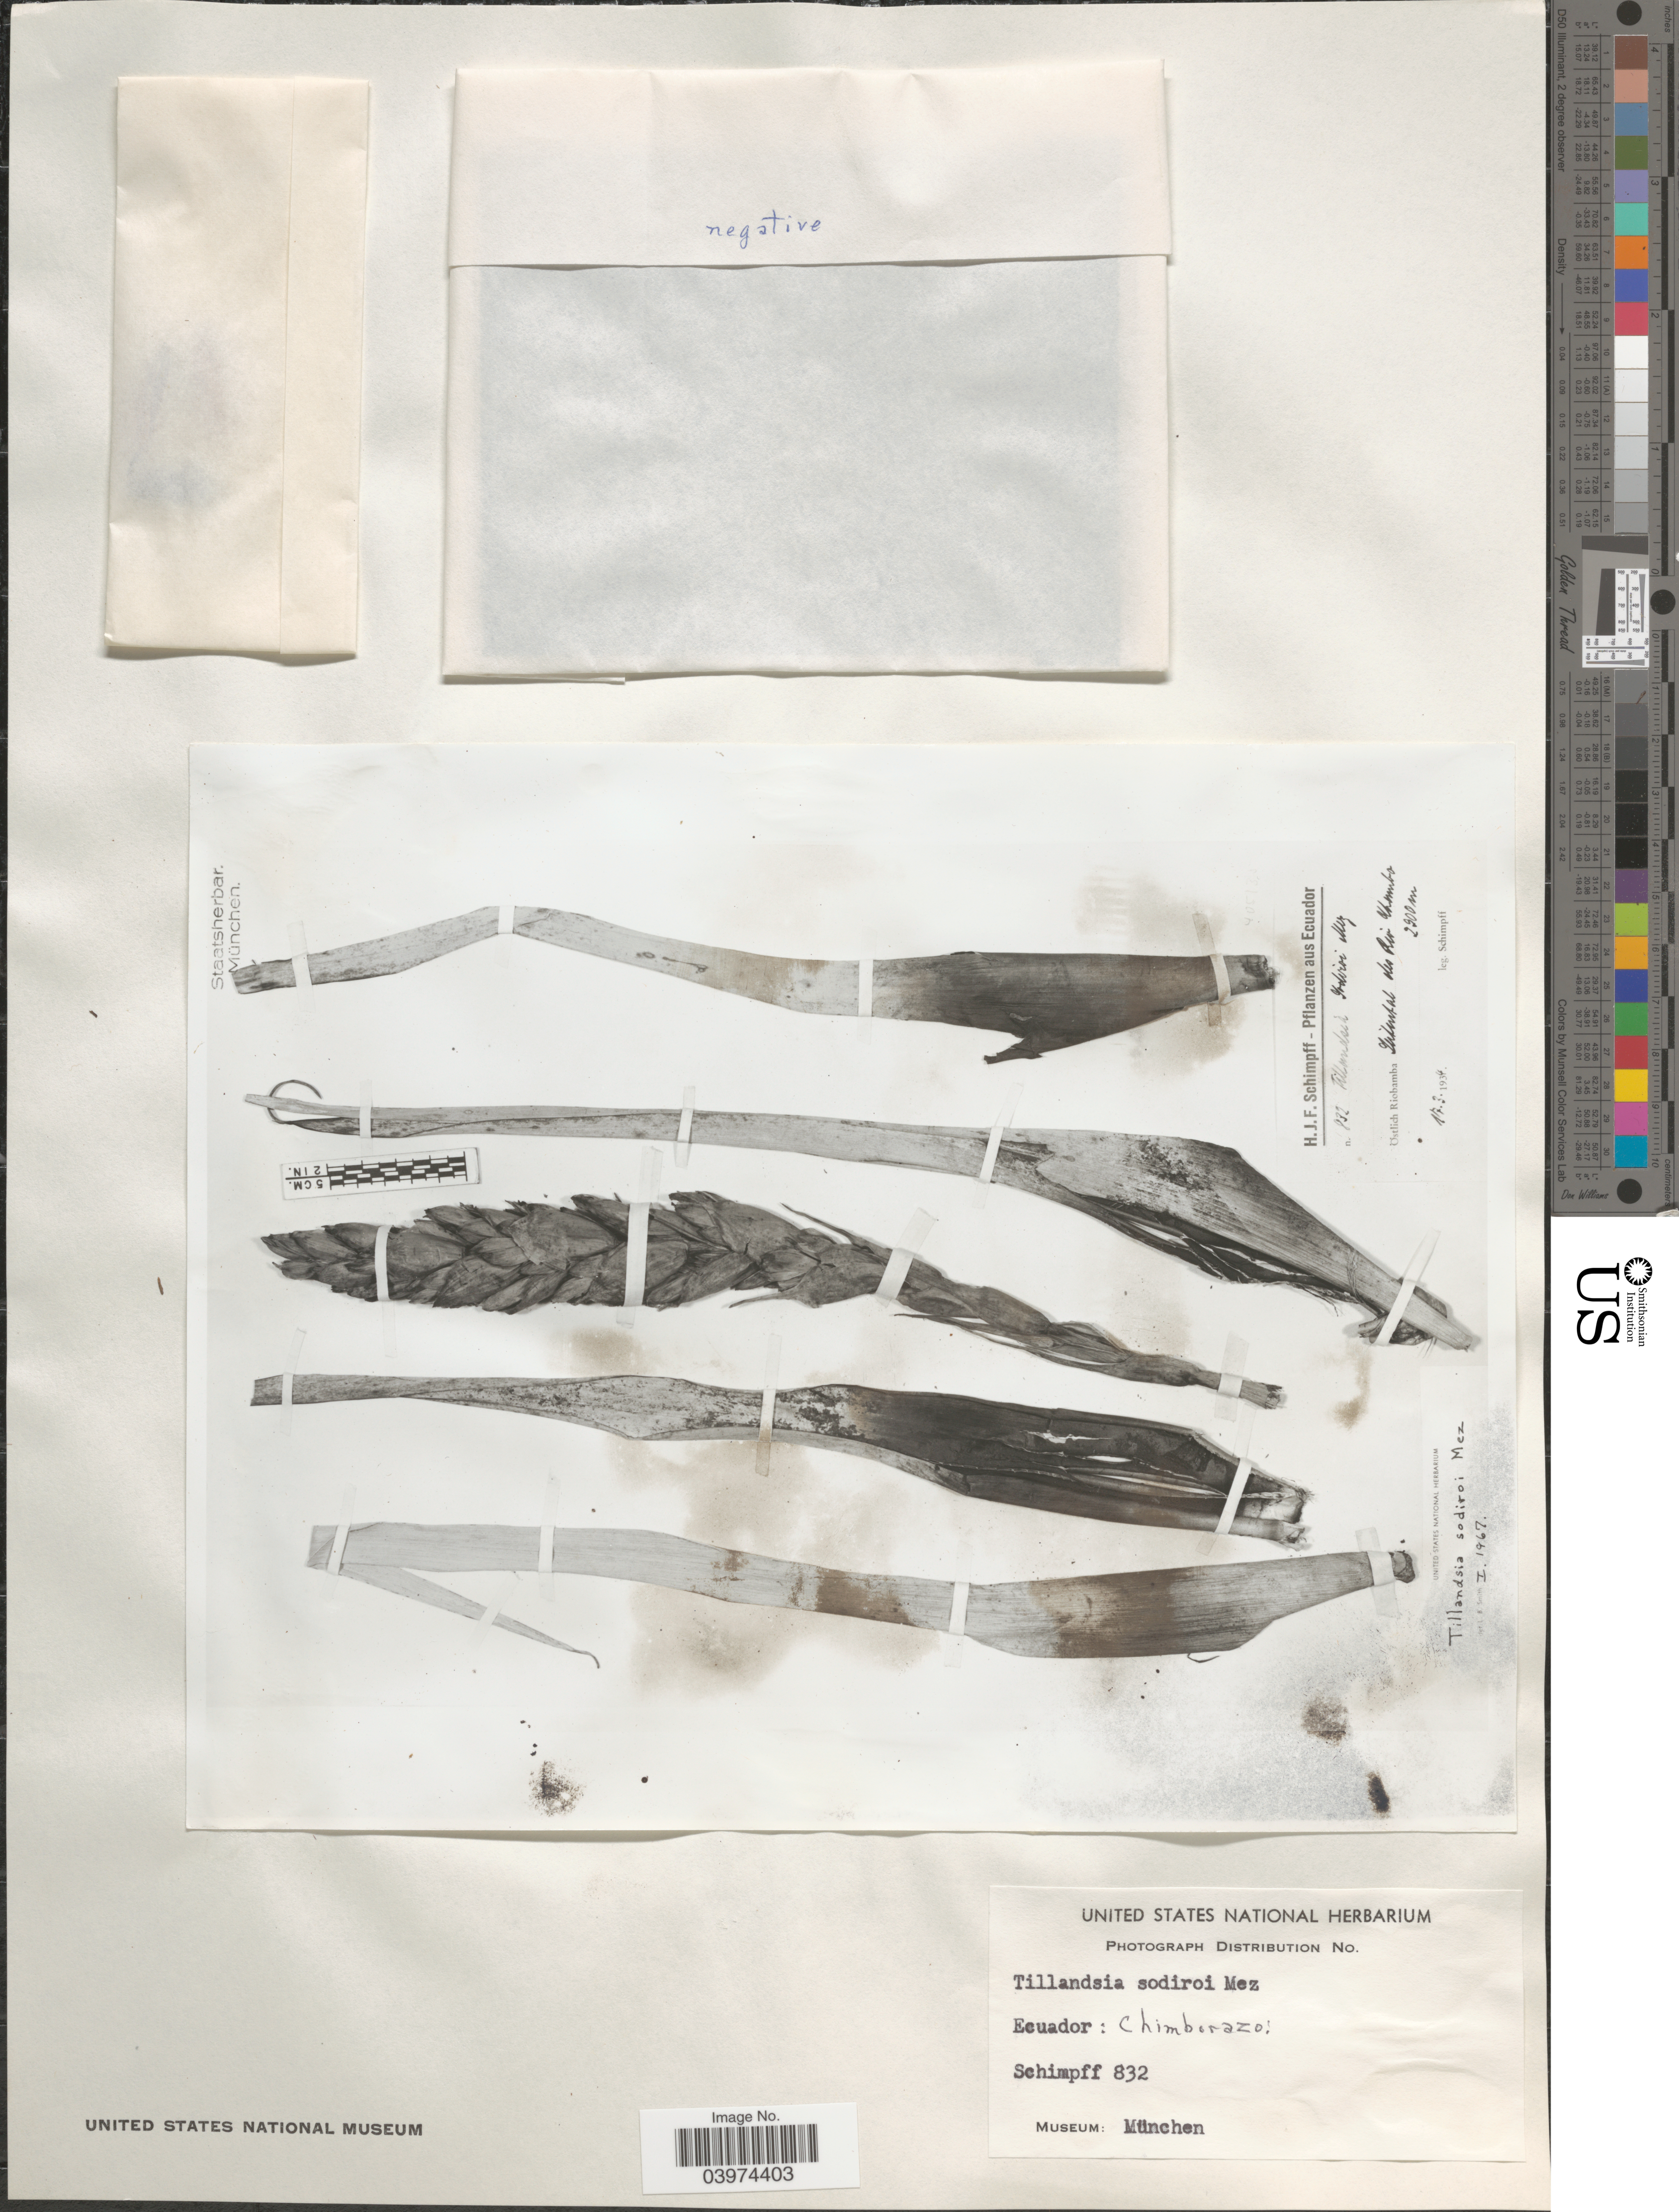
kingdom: Plantae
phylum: Tracheophyta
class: Liliopsida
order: Poales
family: Bromeliaceae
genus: Tillandsia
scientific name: Tillandsia sodiroi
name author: Mez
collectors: H. Schimpff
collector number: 832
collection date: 1934-03-17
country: Ecuador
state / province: Chimborazo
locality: Ostlich Riobamba: Seitental des Rio Chambo.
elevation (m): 2900